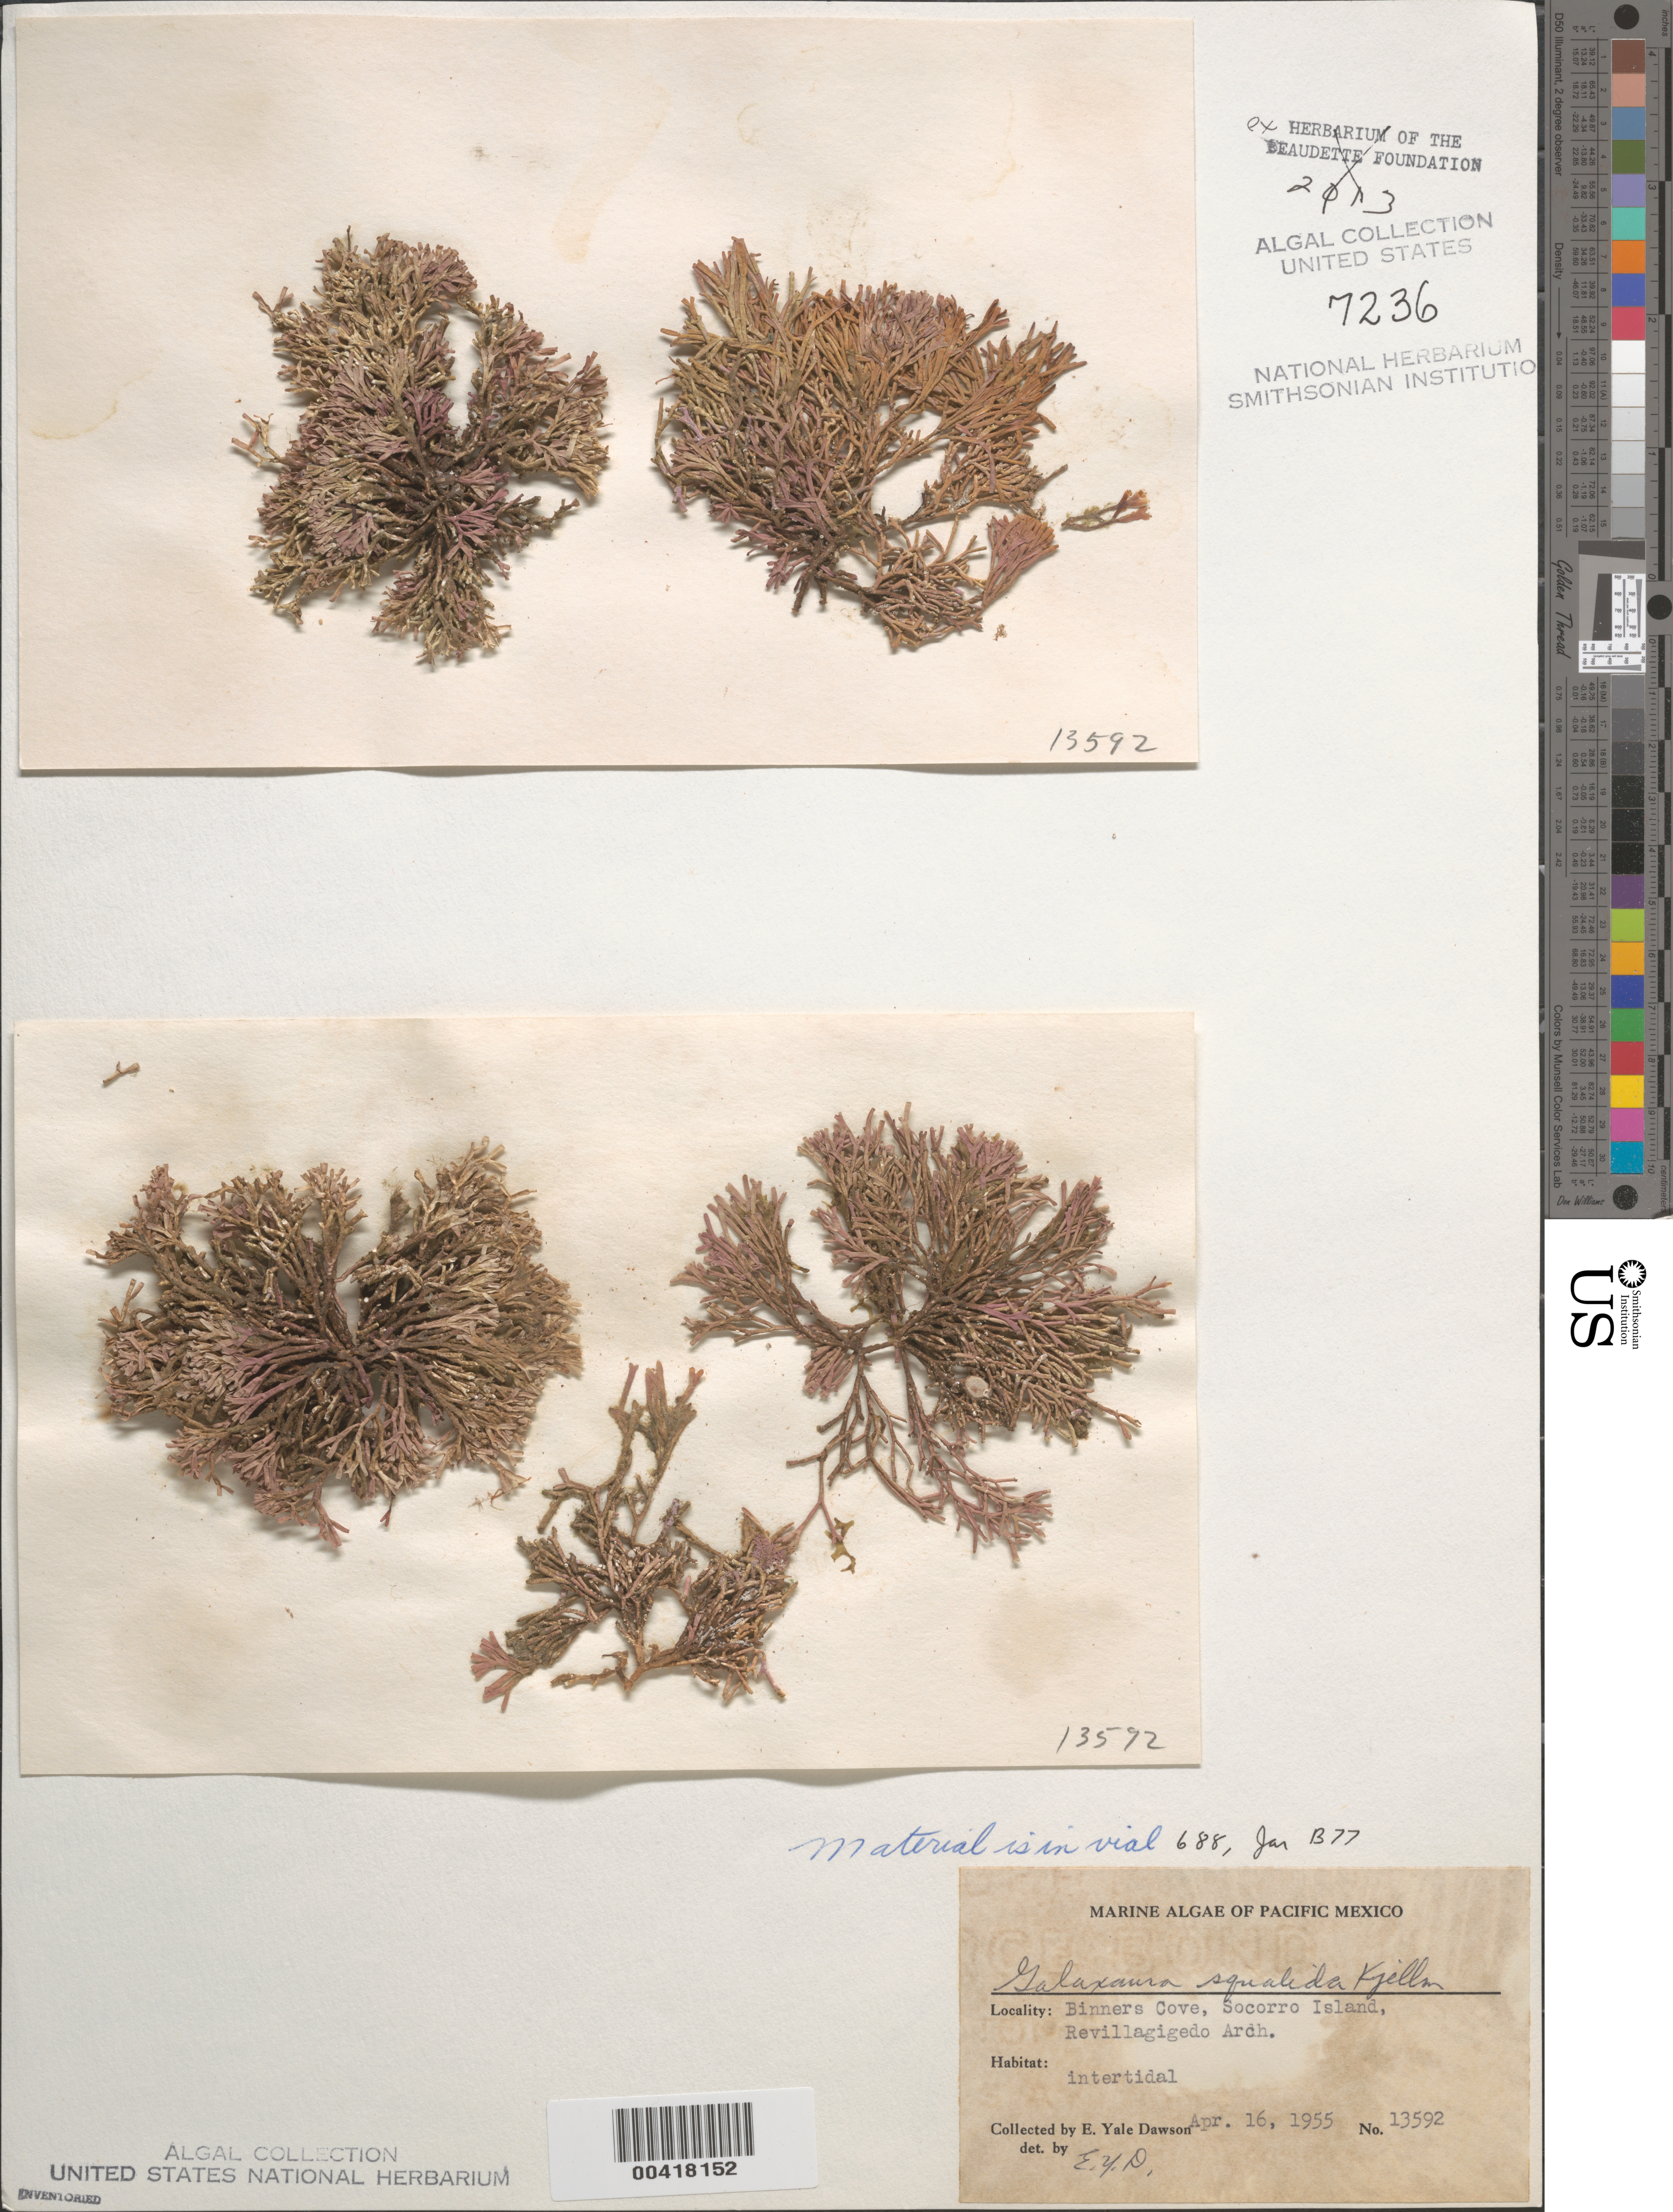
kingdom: Plantae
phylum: Rhodophyta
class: Florideophyceae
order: Nemaliales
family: Galaxauraceae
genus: Galaxaura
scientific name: Galaxaura rugosa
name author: (Ellis & Sol.) J.V.Lamouroux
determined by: Algae name updating Project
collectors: E. Y. Dawson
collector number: EYD 13592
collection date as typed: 16 Apr 1955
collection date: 1955-04-16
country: Mexico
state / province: Colima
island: Isla Socorro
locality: Binners Cove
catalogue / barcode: US 7236